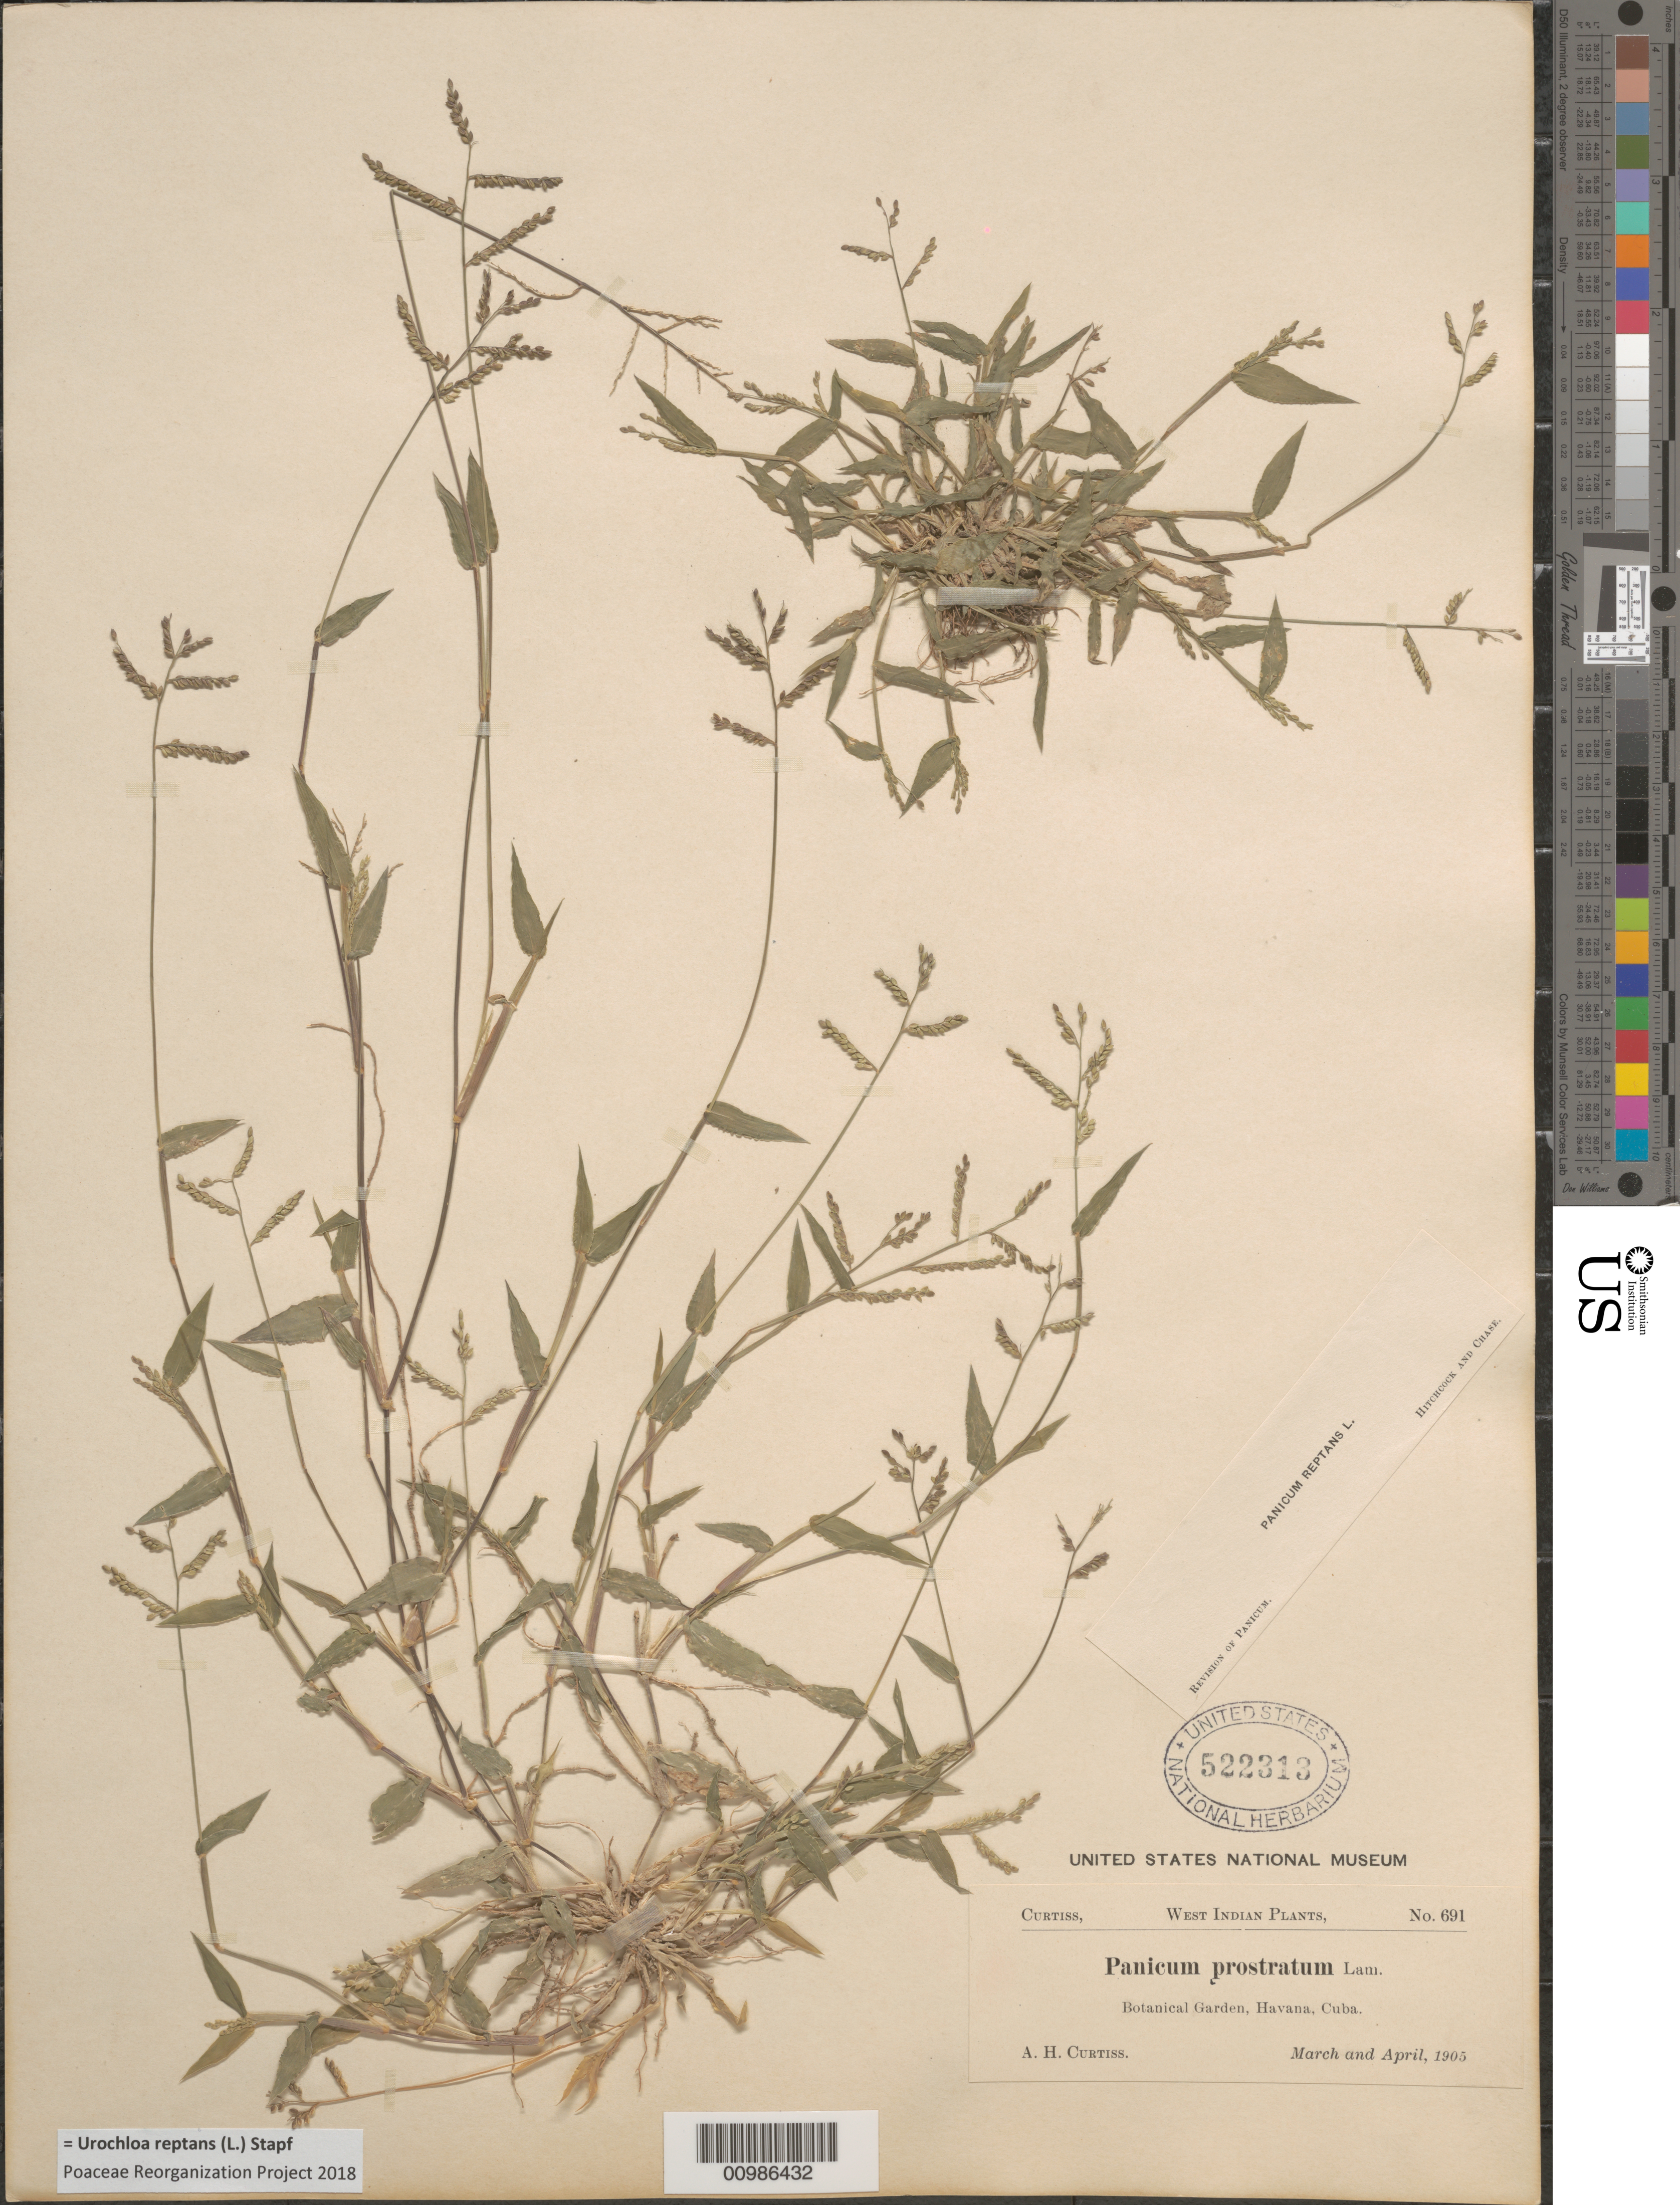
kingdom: Plantae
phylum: Tracheophyta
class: Liliopsida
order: Poales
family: Poaceae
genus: Brachiaria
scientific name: Brachiaria reptans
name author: (L.) C.E. Hubb. & C.A. Gardner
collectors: A. H. Curtiss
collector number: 691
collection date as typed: Mar 1905 and Apr 1905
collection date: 1905-03,1905-04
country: Cuba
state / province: La Habana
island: Cuba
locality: La Habana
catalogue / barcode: US 522313